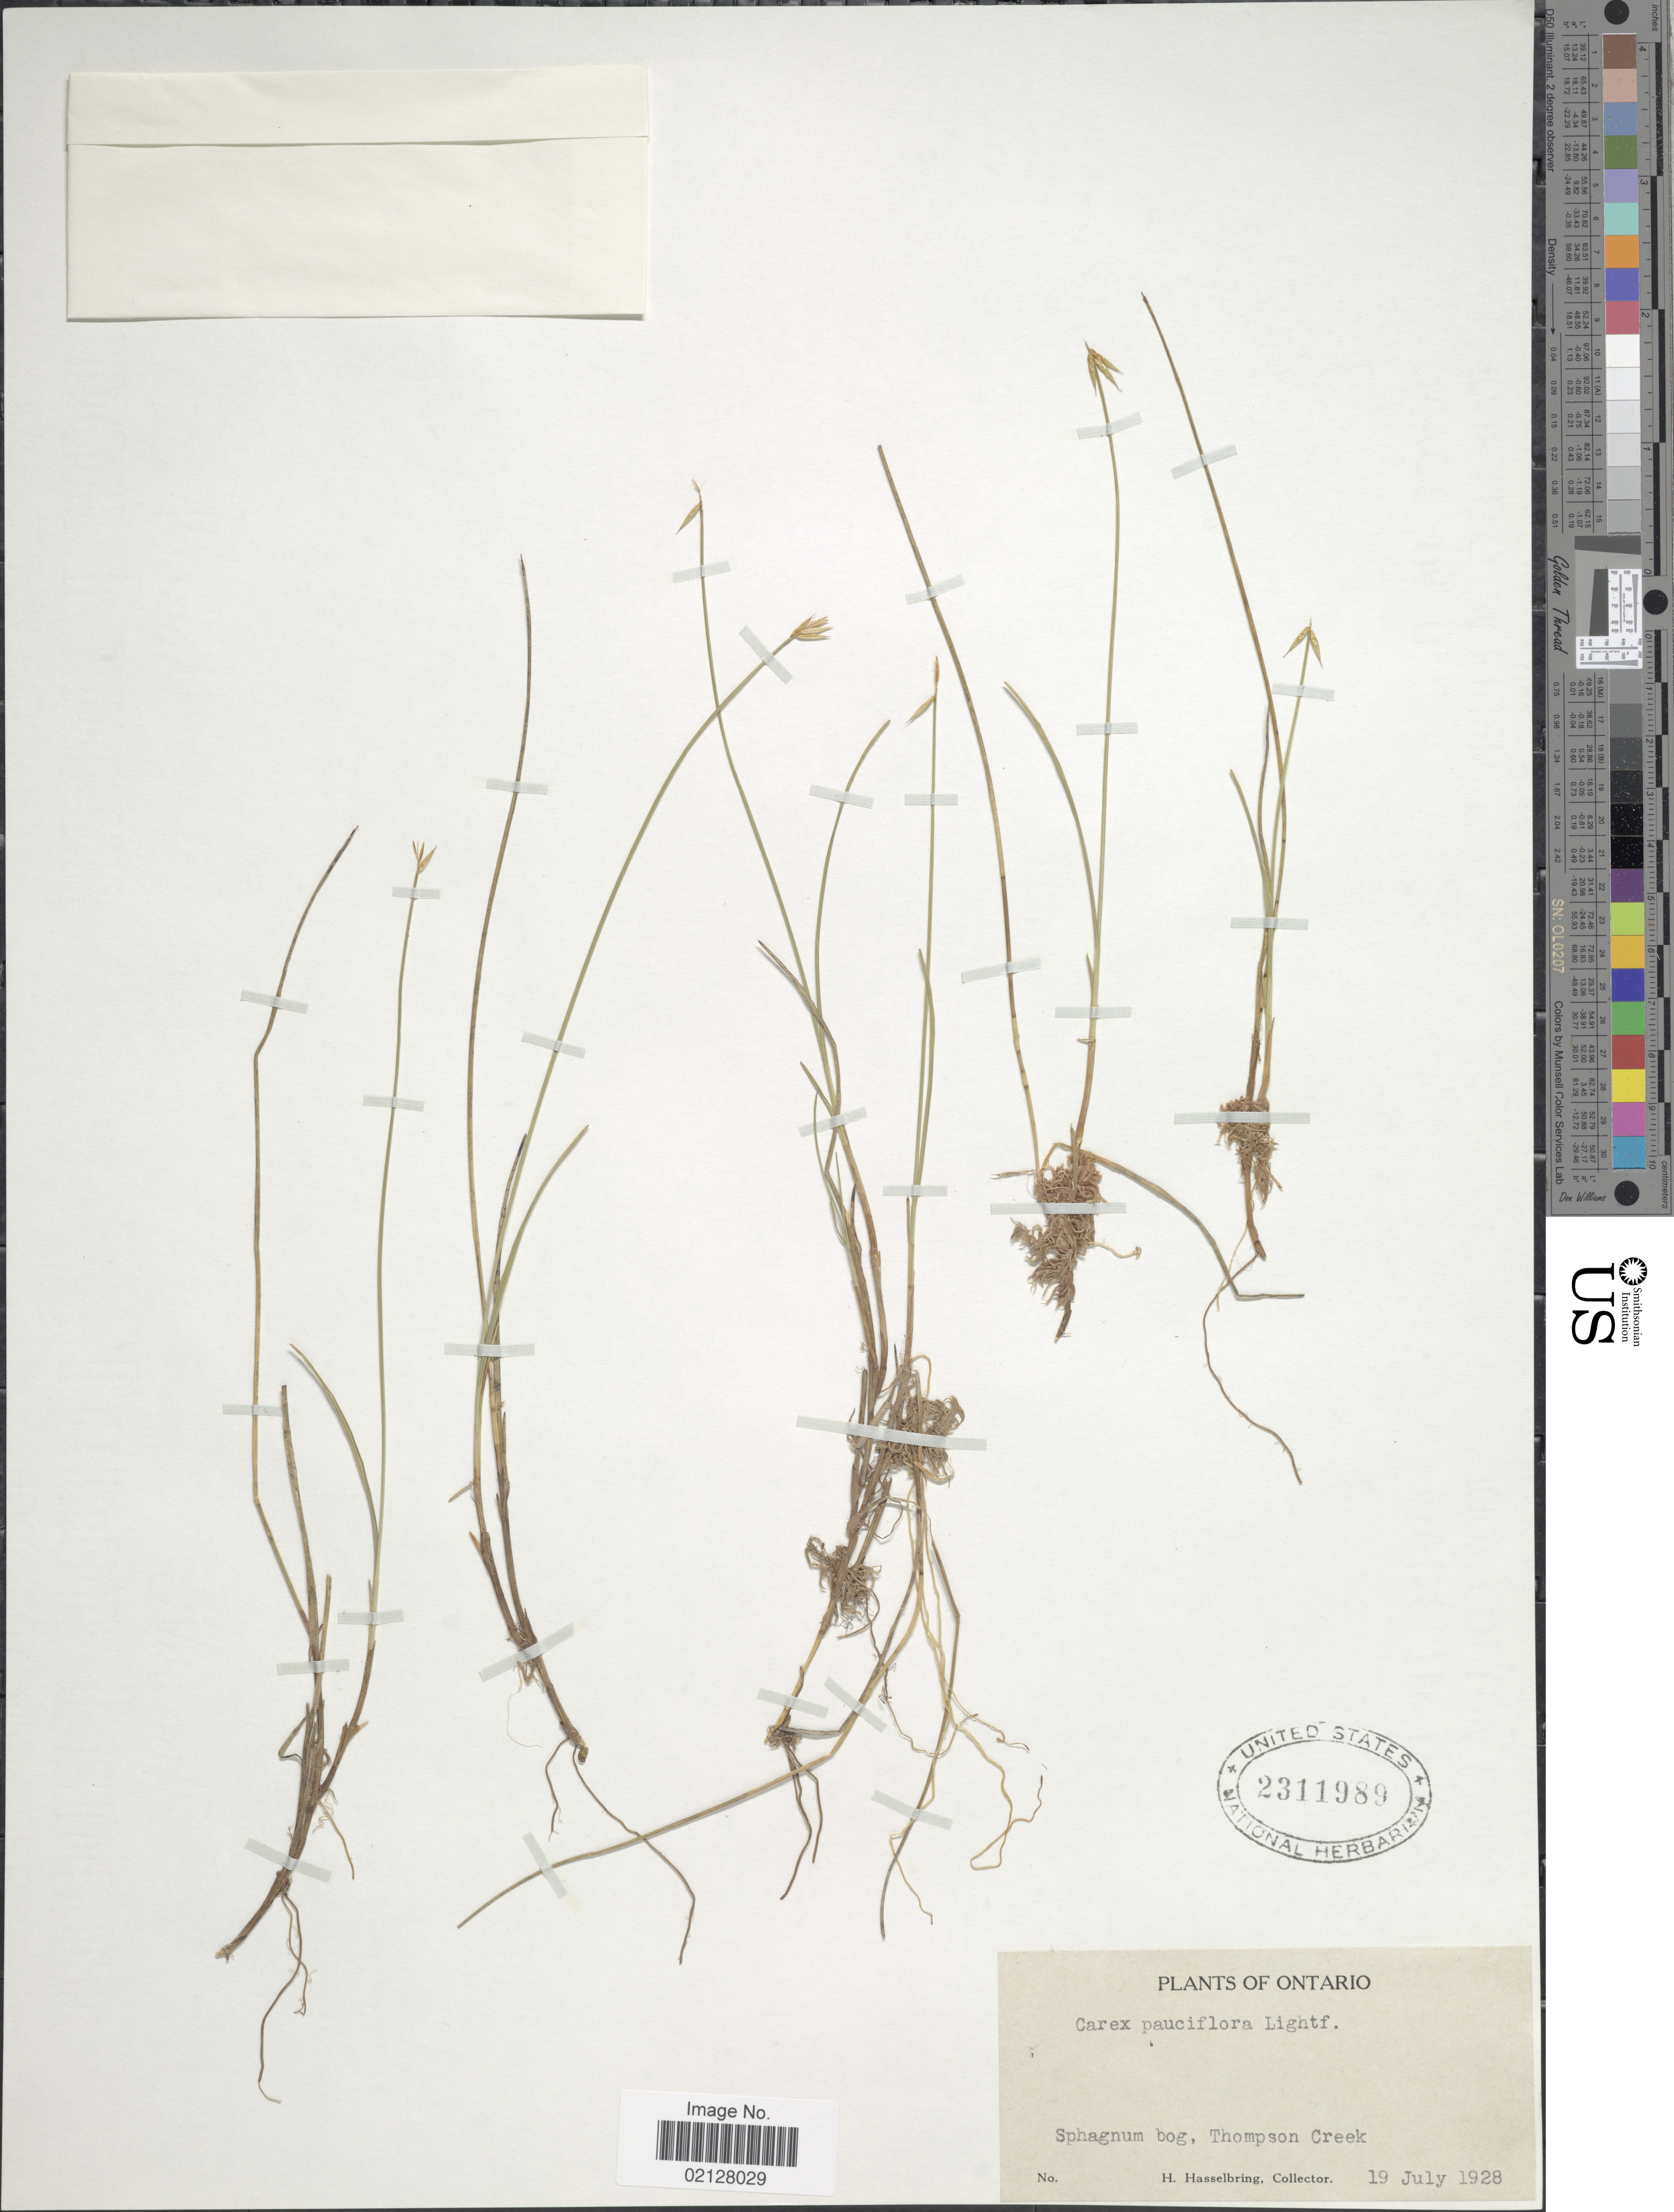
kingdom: Plantae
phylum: Tracheophyta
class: Liliopsida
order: Poales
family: Cyperaceae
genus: Carex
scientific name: Carex pauciflora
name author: Lightf.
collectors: H. Hasselbring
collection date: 1928-07-19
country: Canada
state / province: Ontario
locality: Thompson Creek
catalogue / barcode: US 2311989